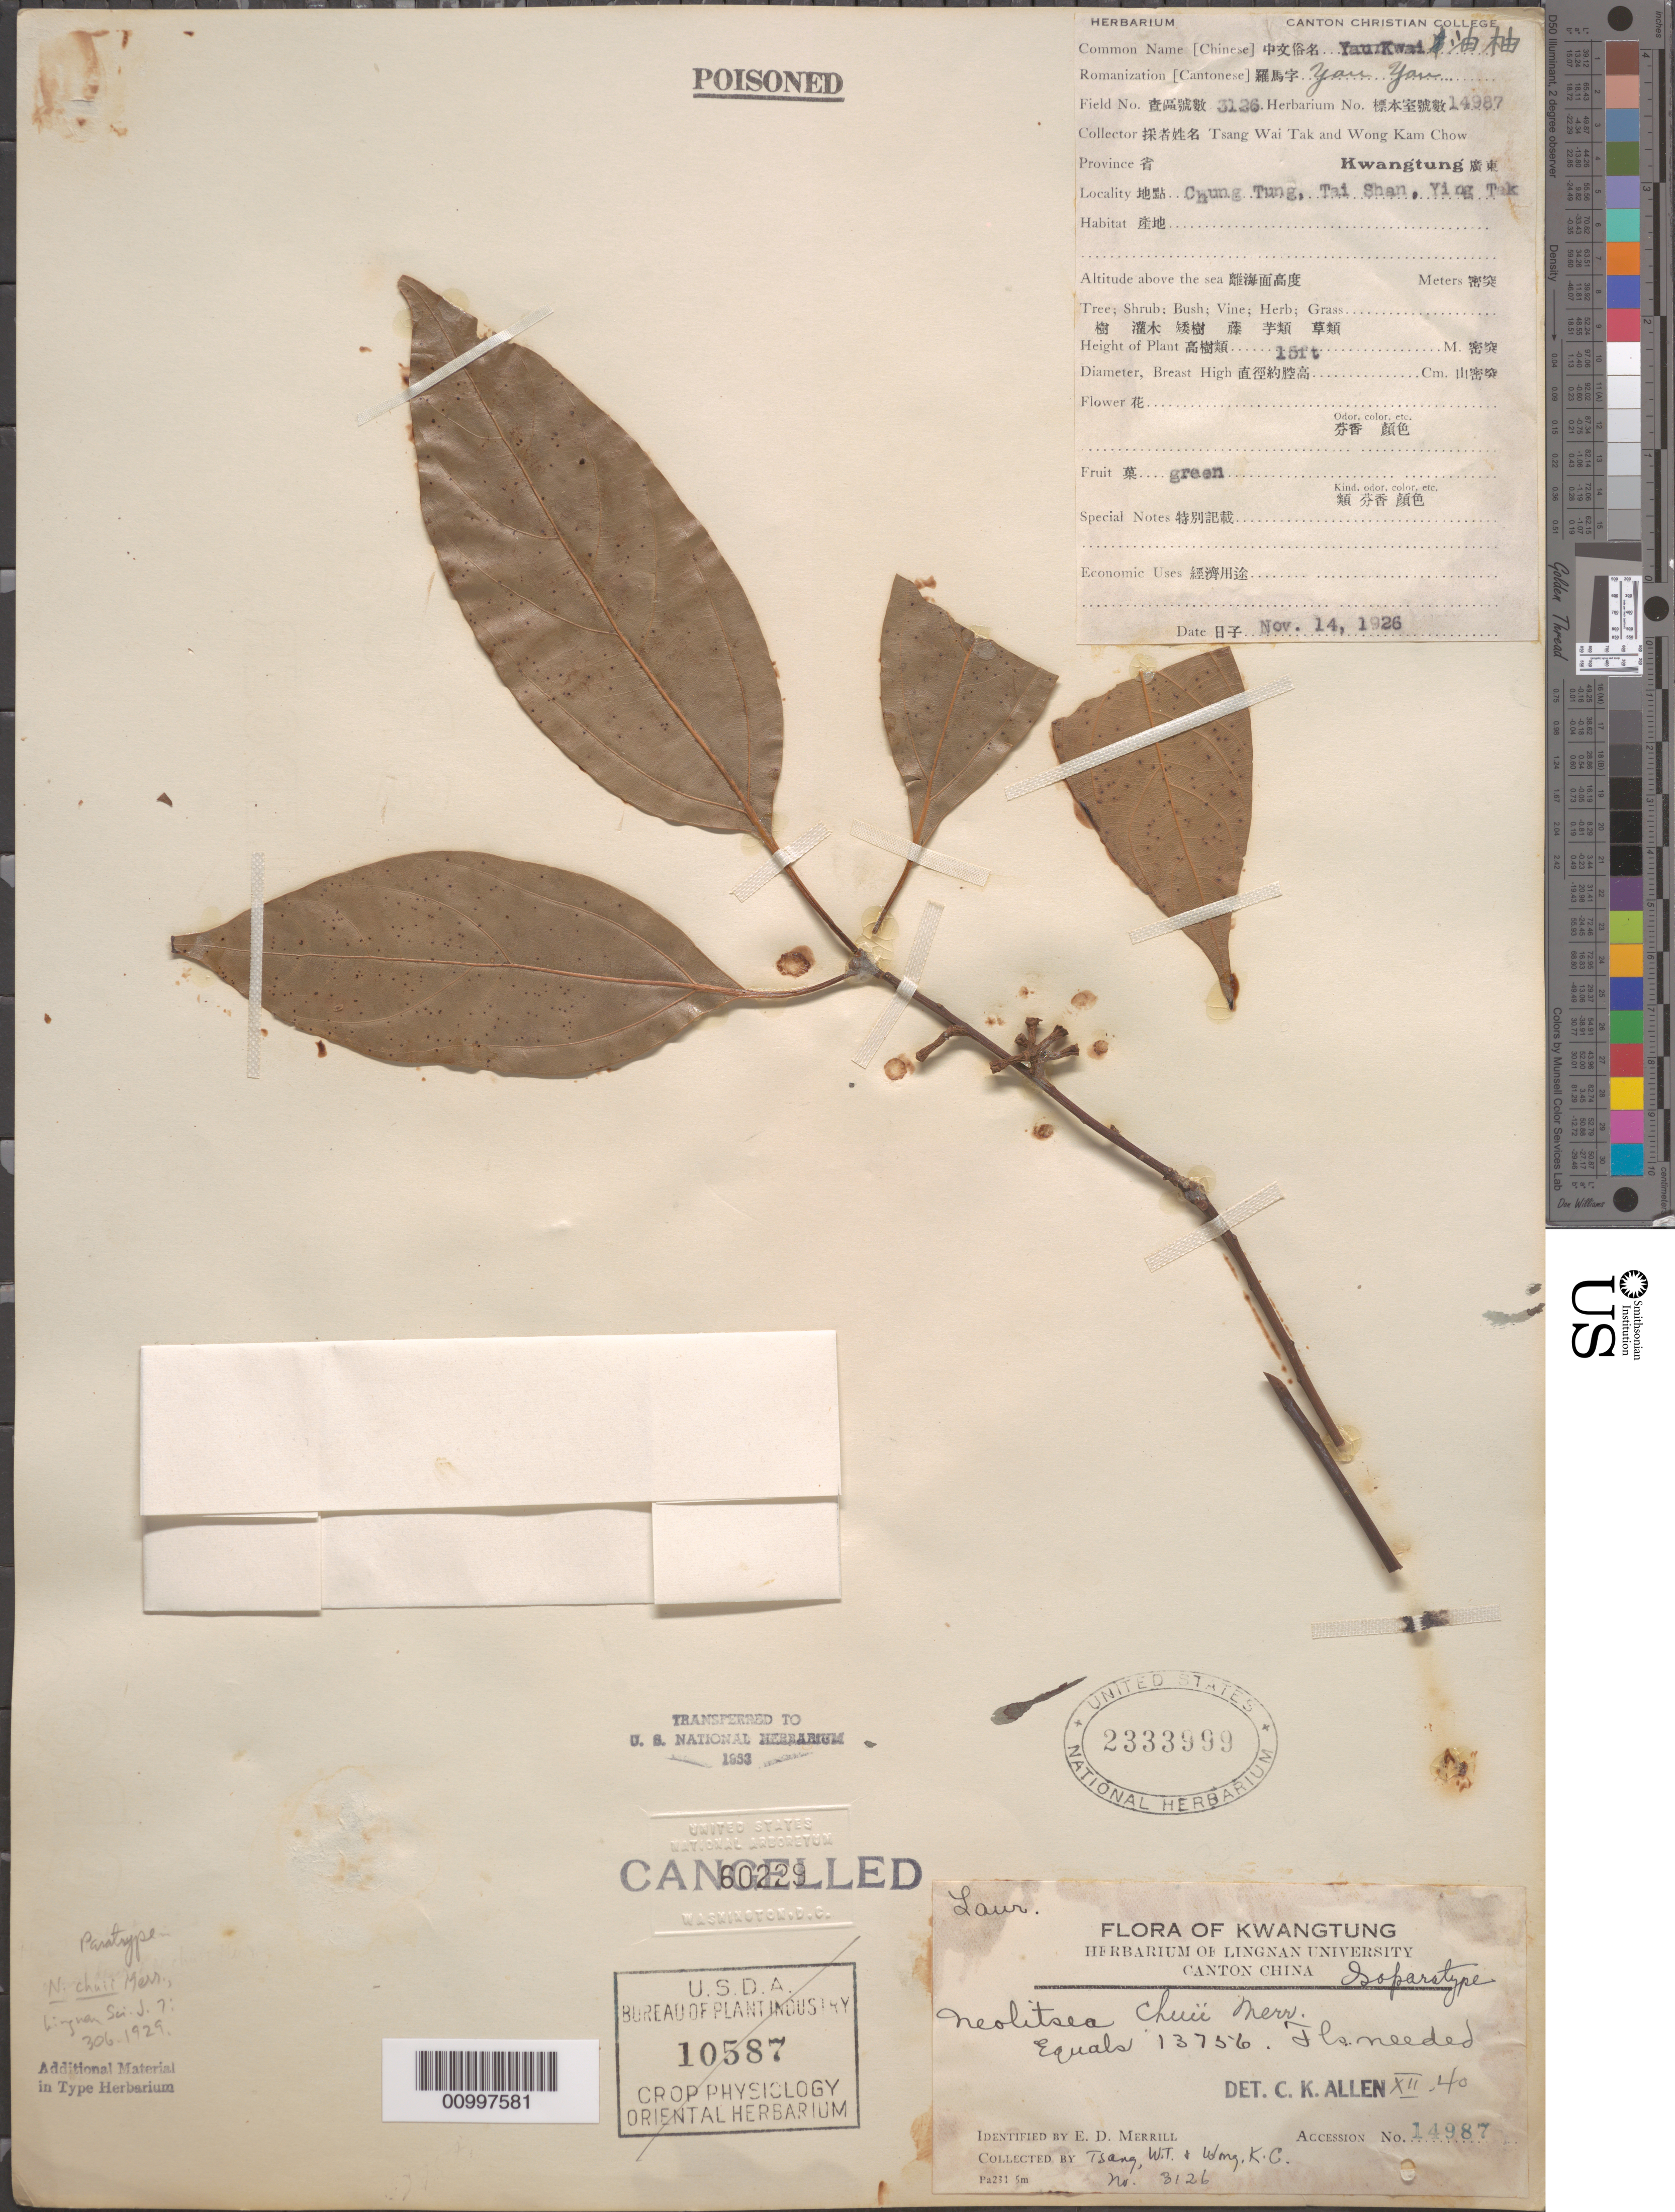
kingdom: Plantae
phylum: Tracheophyta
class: Magnoliopsida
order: Laurales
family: Lauraceae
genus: Neolitsea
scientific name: Neolitsea chui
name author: Merr.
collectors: T. Tak & W. Chow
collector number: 3126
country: China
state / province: Guangdong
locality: Chung Tung, Tai Shan, Ying Tak.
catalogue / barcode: US 2333999